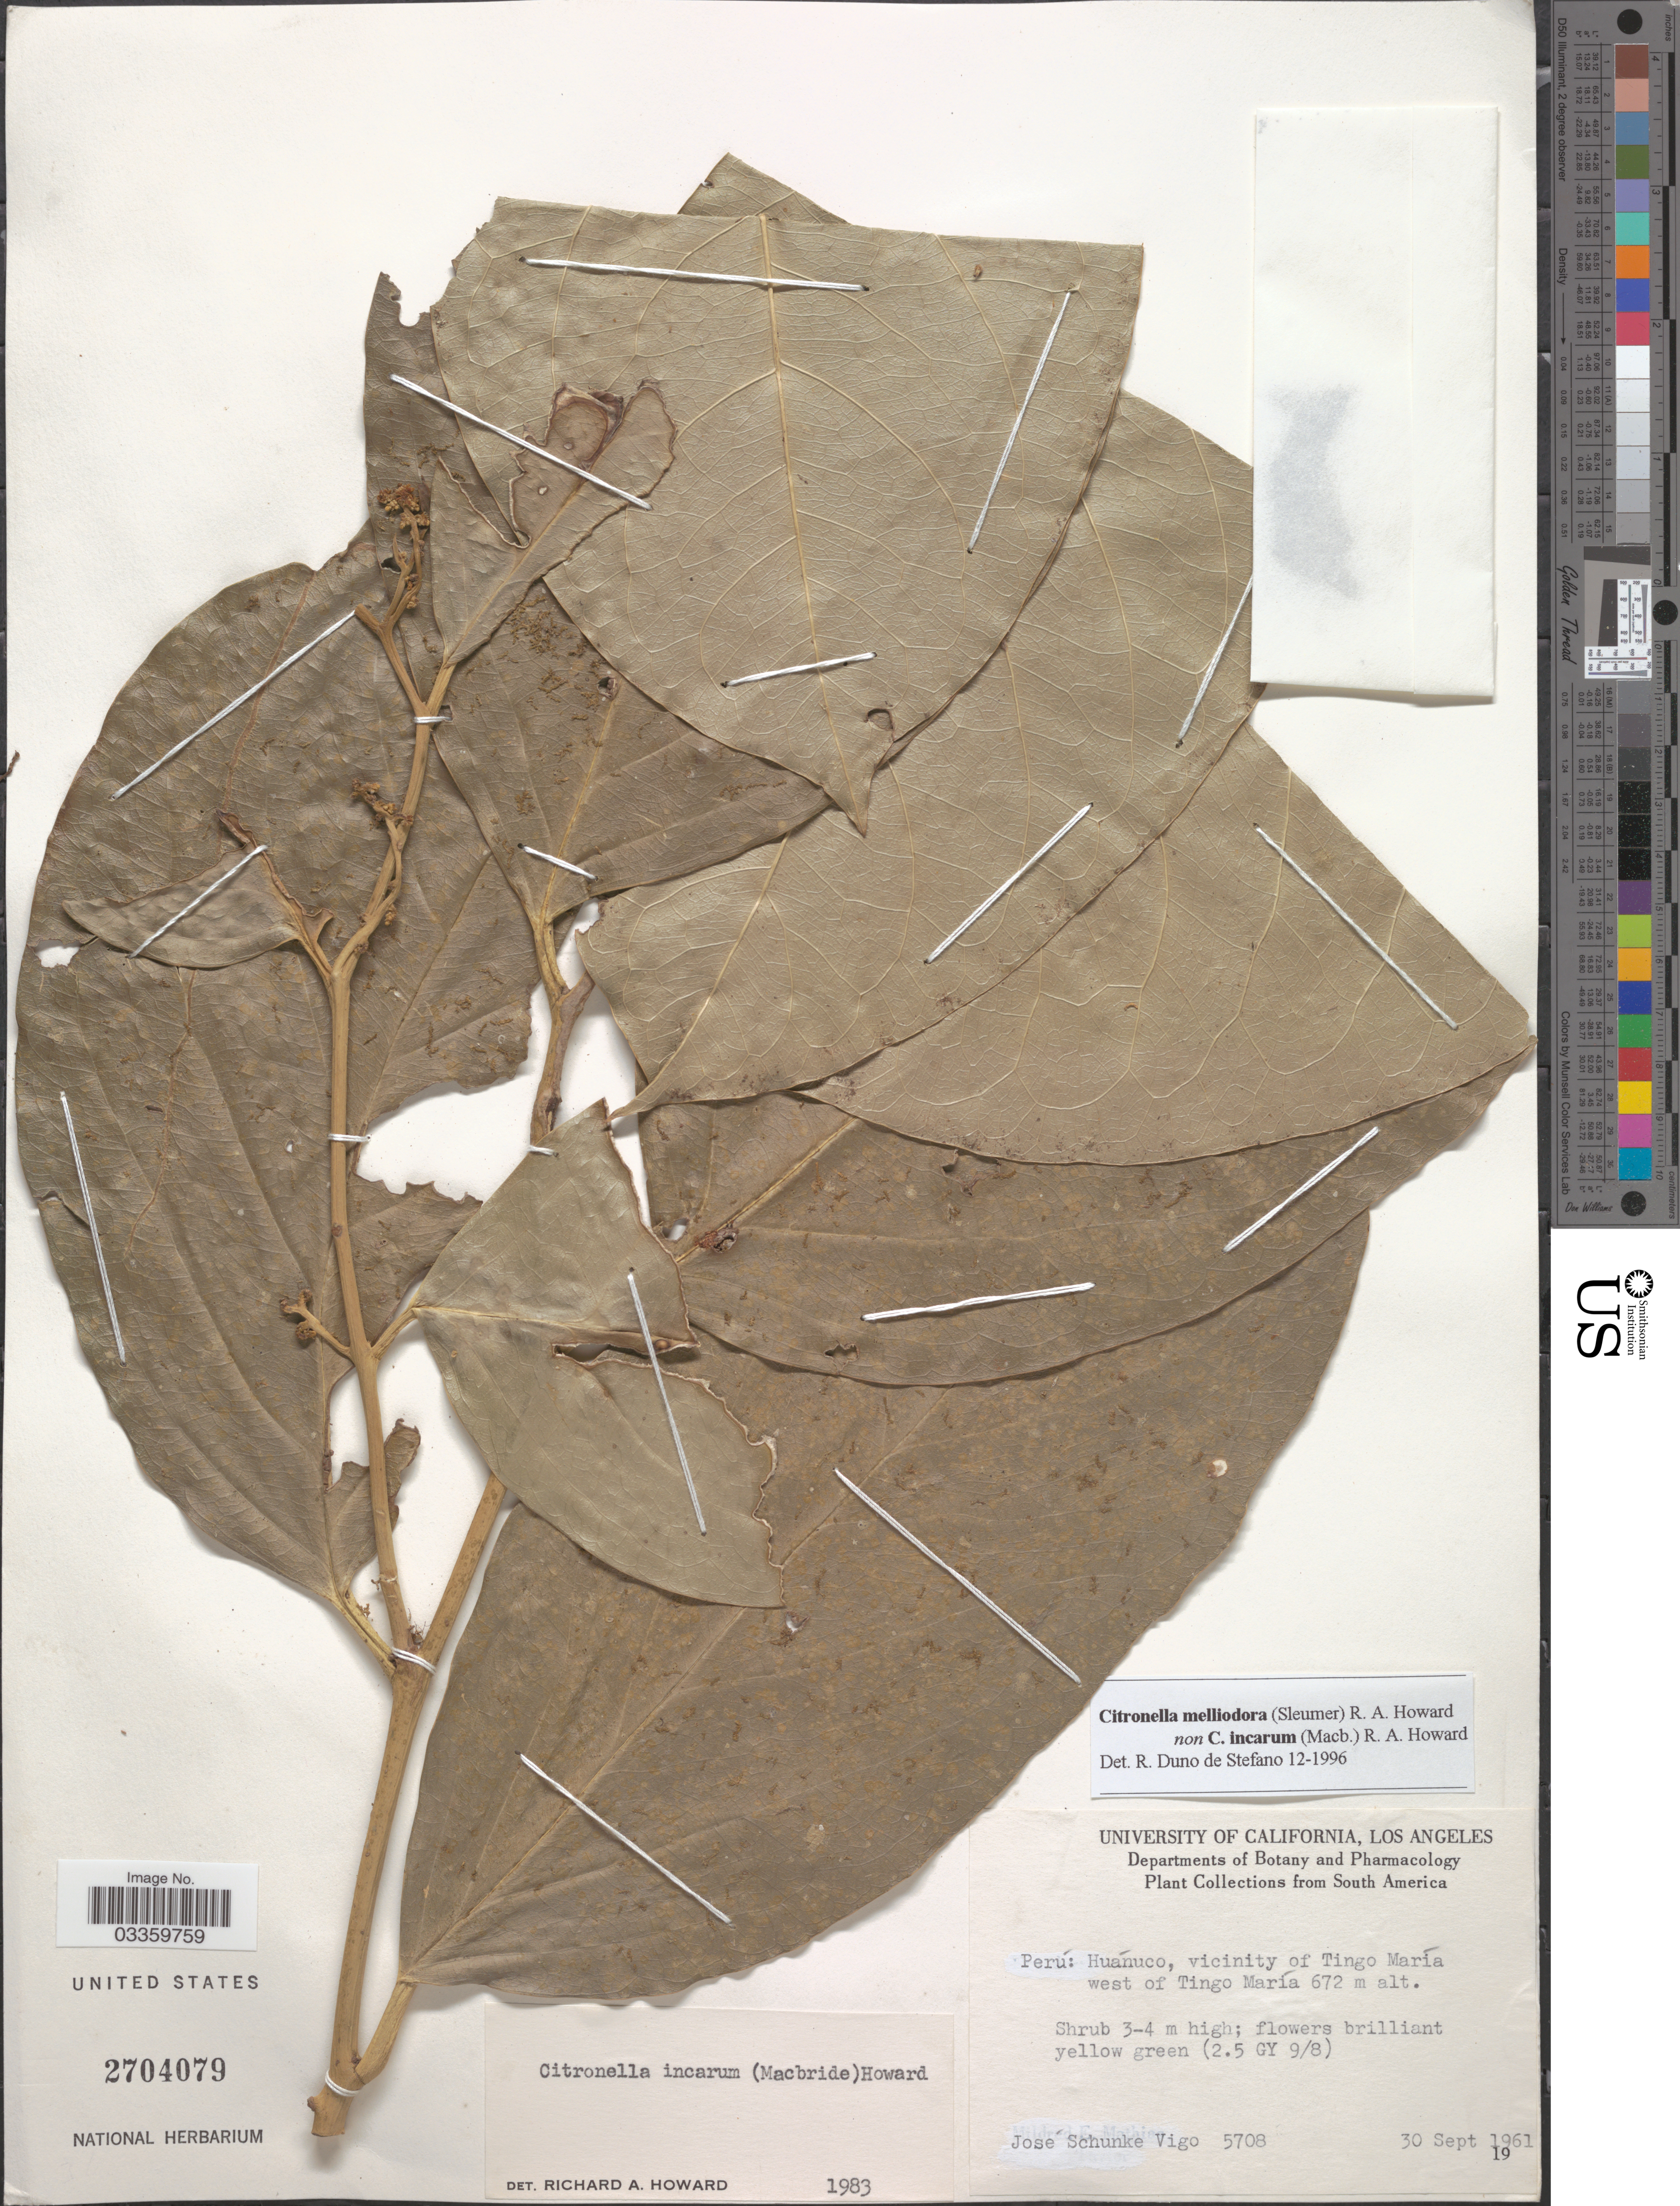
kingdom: Plantae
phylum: Tracheophyta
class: Magnoliopsida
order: Cardiopteridales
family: Cardiopteridaceae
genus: Citronella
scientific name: Citronella melliodora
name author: (Sleumer) R.A. Howard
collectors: J. Schunke Vigo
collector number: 5708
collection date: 1961-09-30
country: Peru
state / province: Huánuco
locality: Vicinity of Tingo María west of Tingo María.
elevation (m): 672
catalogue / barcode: US 2704079